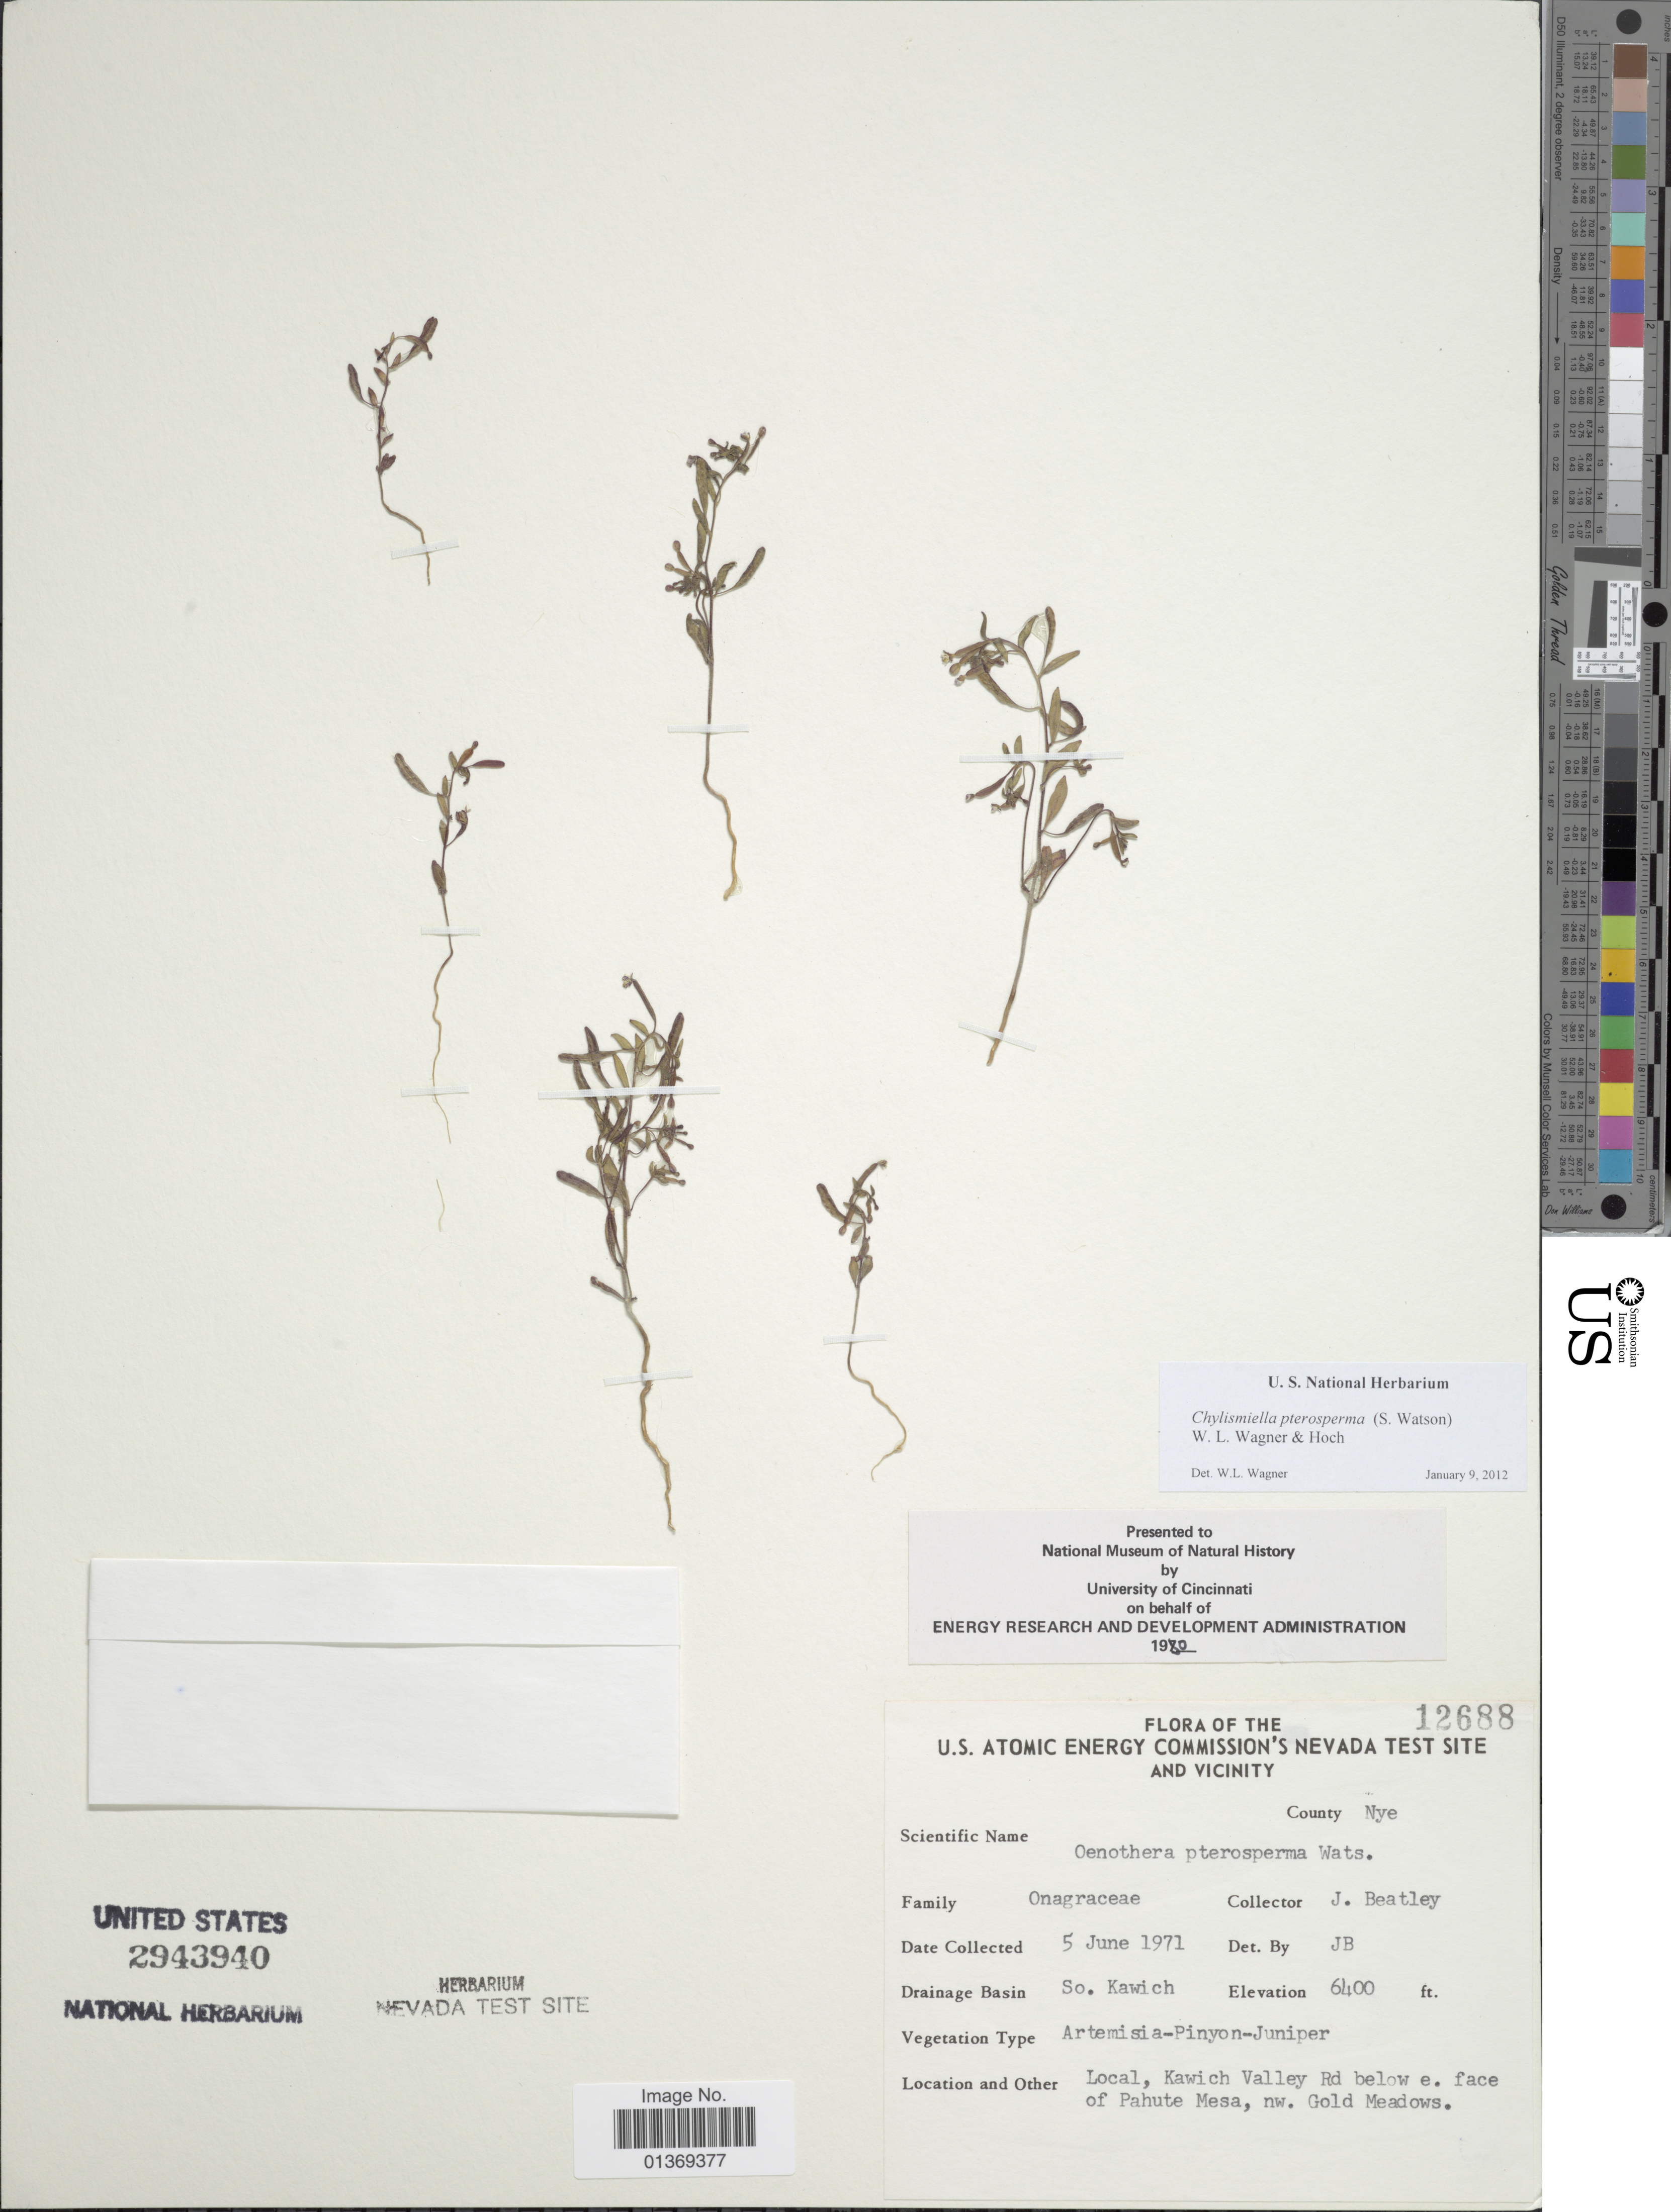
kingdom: Plantae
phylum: Tracheophyta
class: Magnoliopsida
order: Myrtales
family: Onagraceae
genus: Chylismiella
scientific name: Chylismiella pterosperma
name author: (S. Watson) W.L. Wagner & Hoch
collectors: J. C. Beatley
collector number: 12688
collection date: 1971-06-05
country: United States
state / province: Nevada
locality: U.S. Atomic Energy Commission's Nevada Test Site and Vicinity, County Nye, So. Kawich, Kawich Valley Rd below e. face of Pahute Mesa, nw. Gold Meadows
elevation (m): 1951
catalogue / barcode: US 2943940